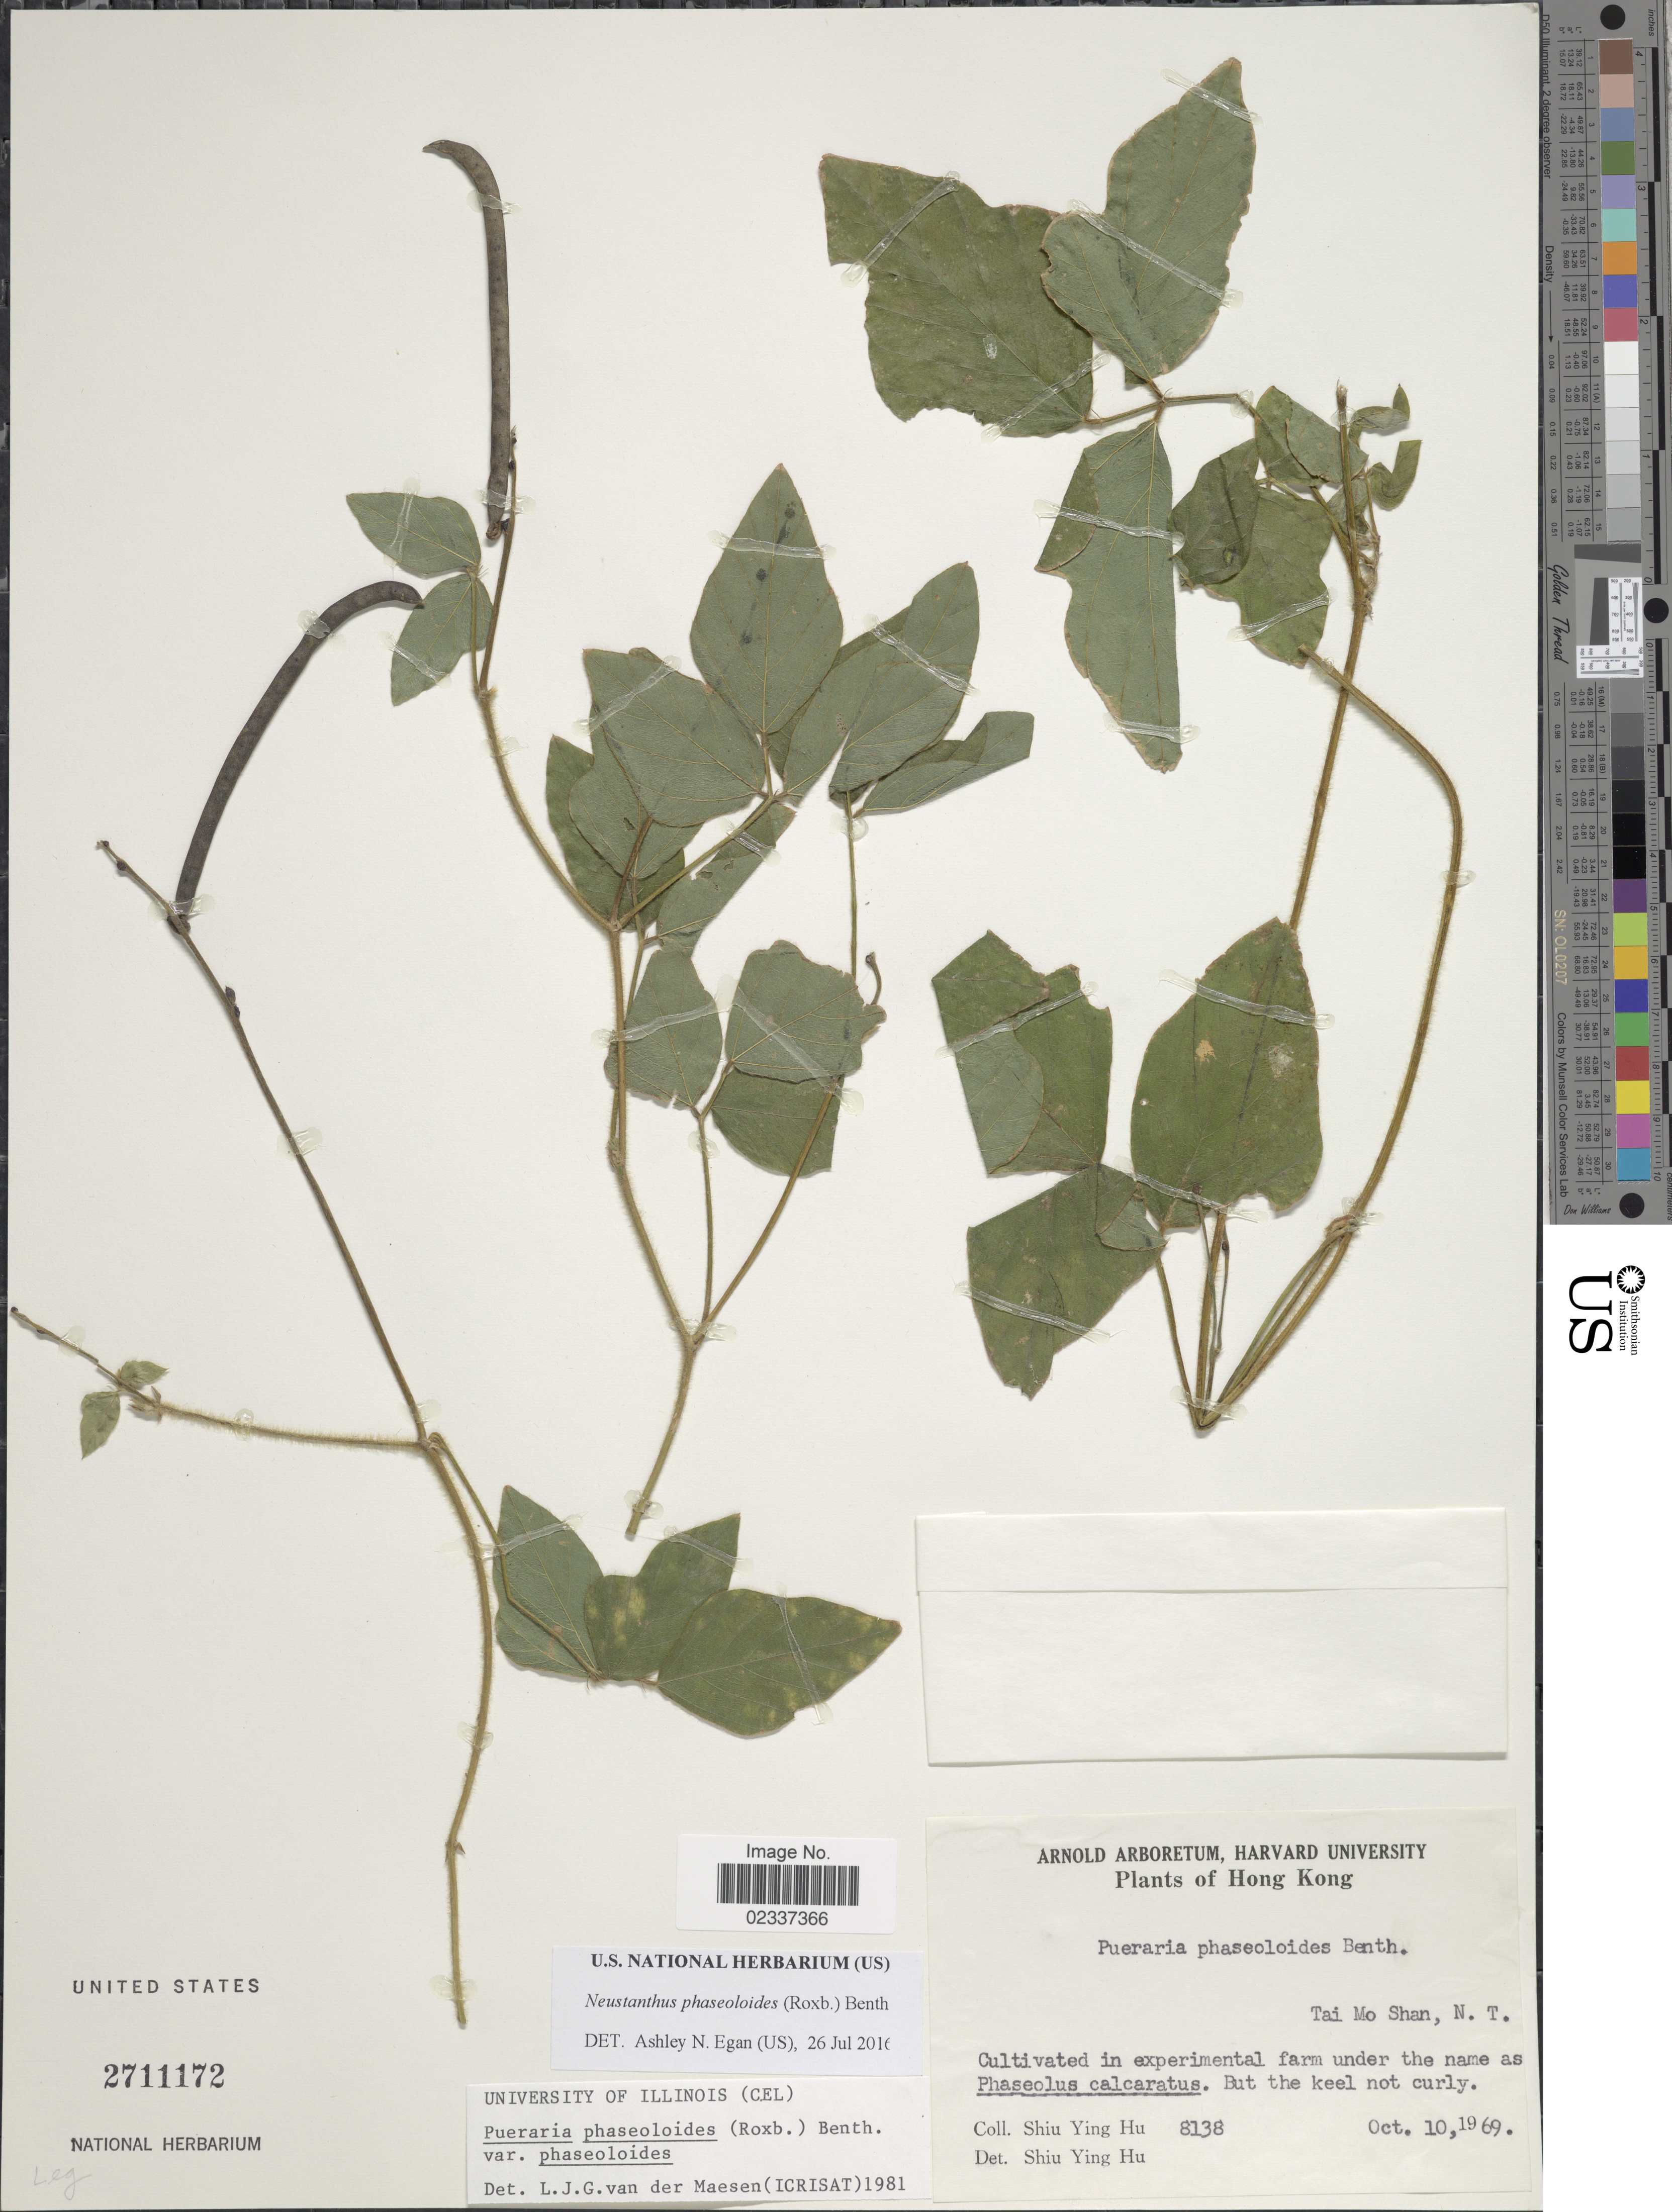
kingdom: Plantae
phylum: Tracheophyta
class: Magnoliopsida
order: Fabales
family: Fabaceae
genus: Neustanthus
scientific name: Neustanthus phaseoloides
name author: (Roxb.) Benth.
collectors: S. Y. Hu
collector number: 8138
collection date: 1969-10-10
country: China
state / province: Hong Kong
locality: Tai Mo Shan, N.T.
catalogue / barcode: US 2711172